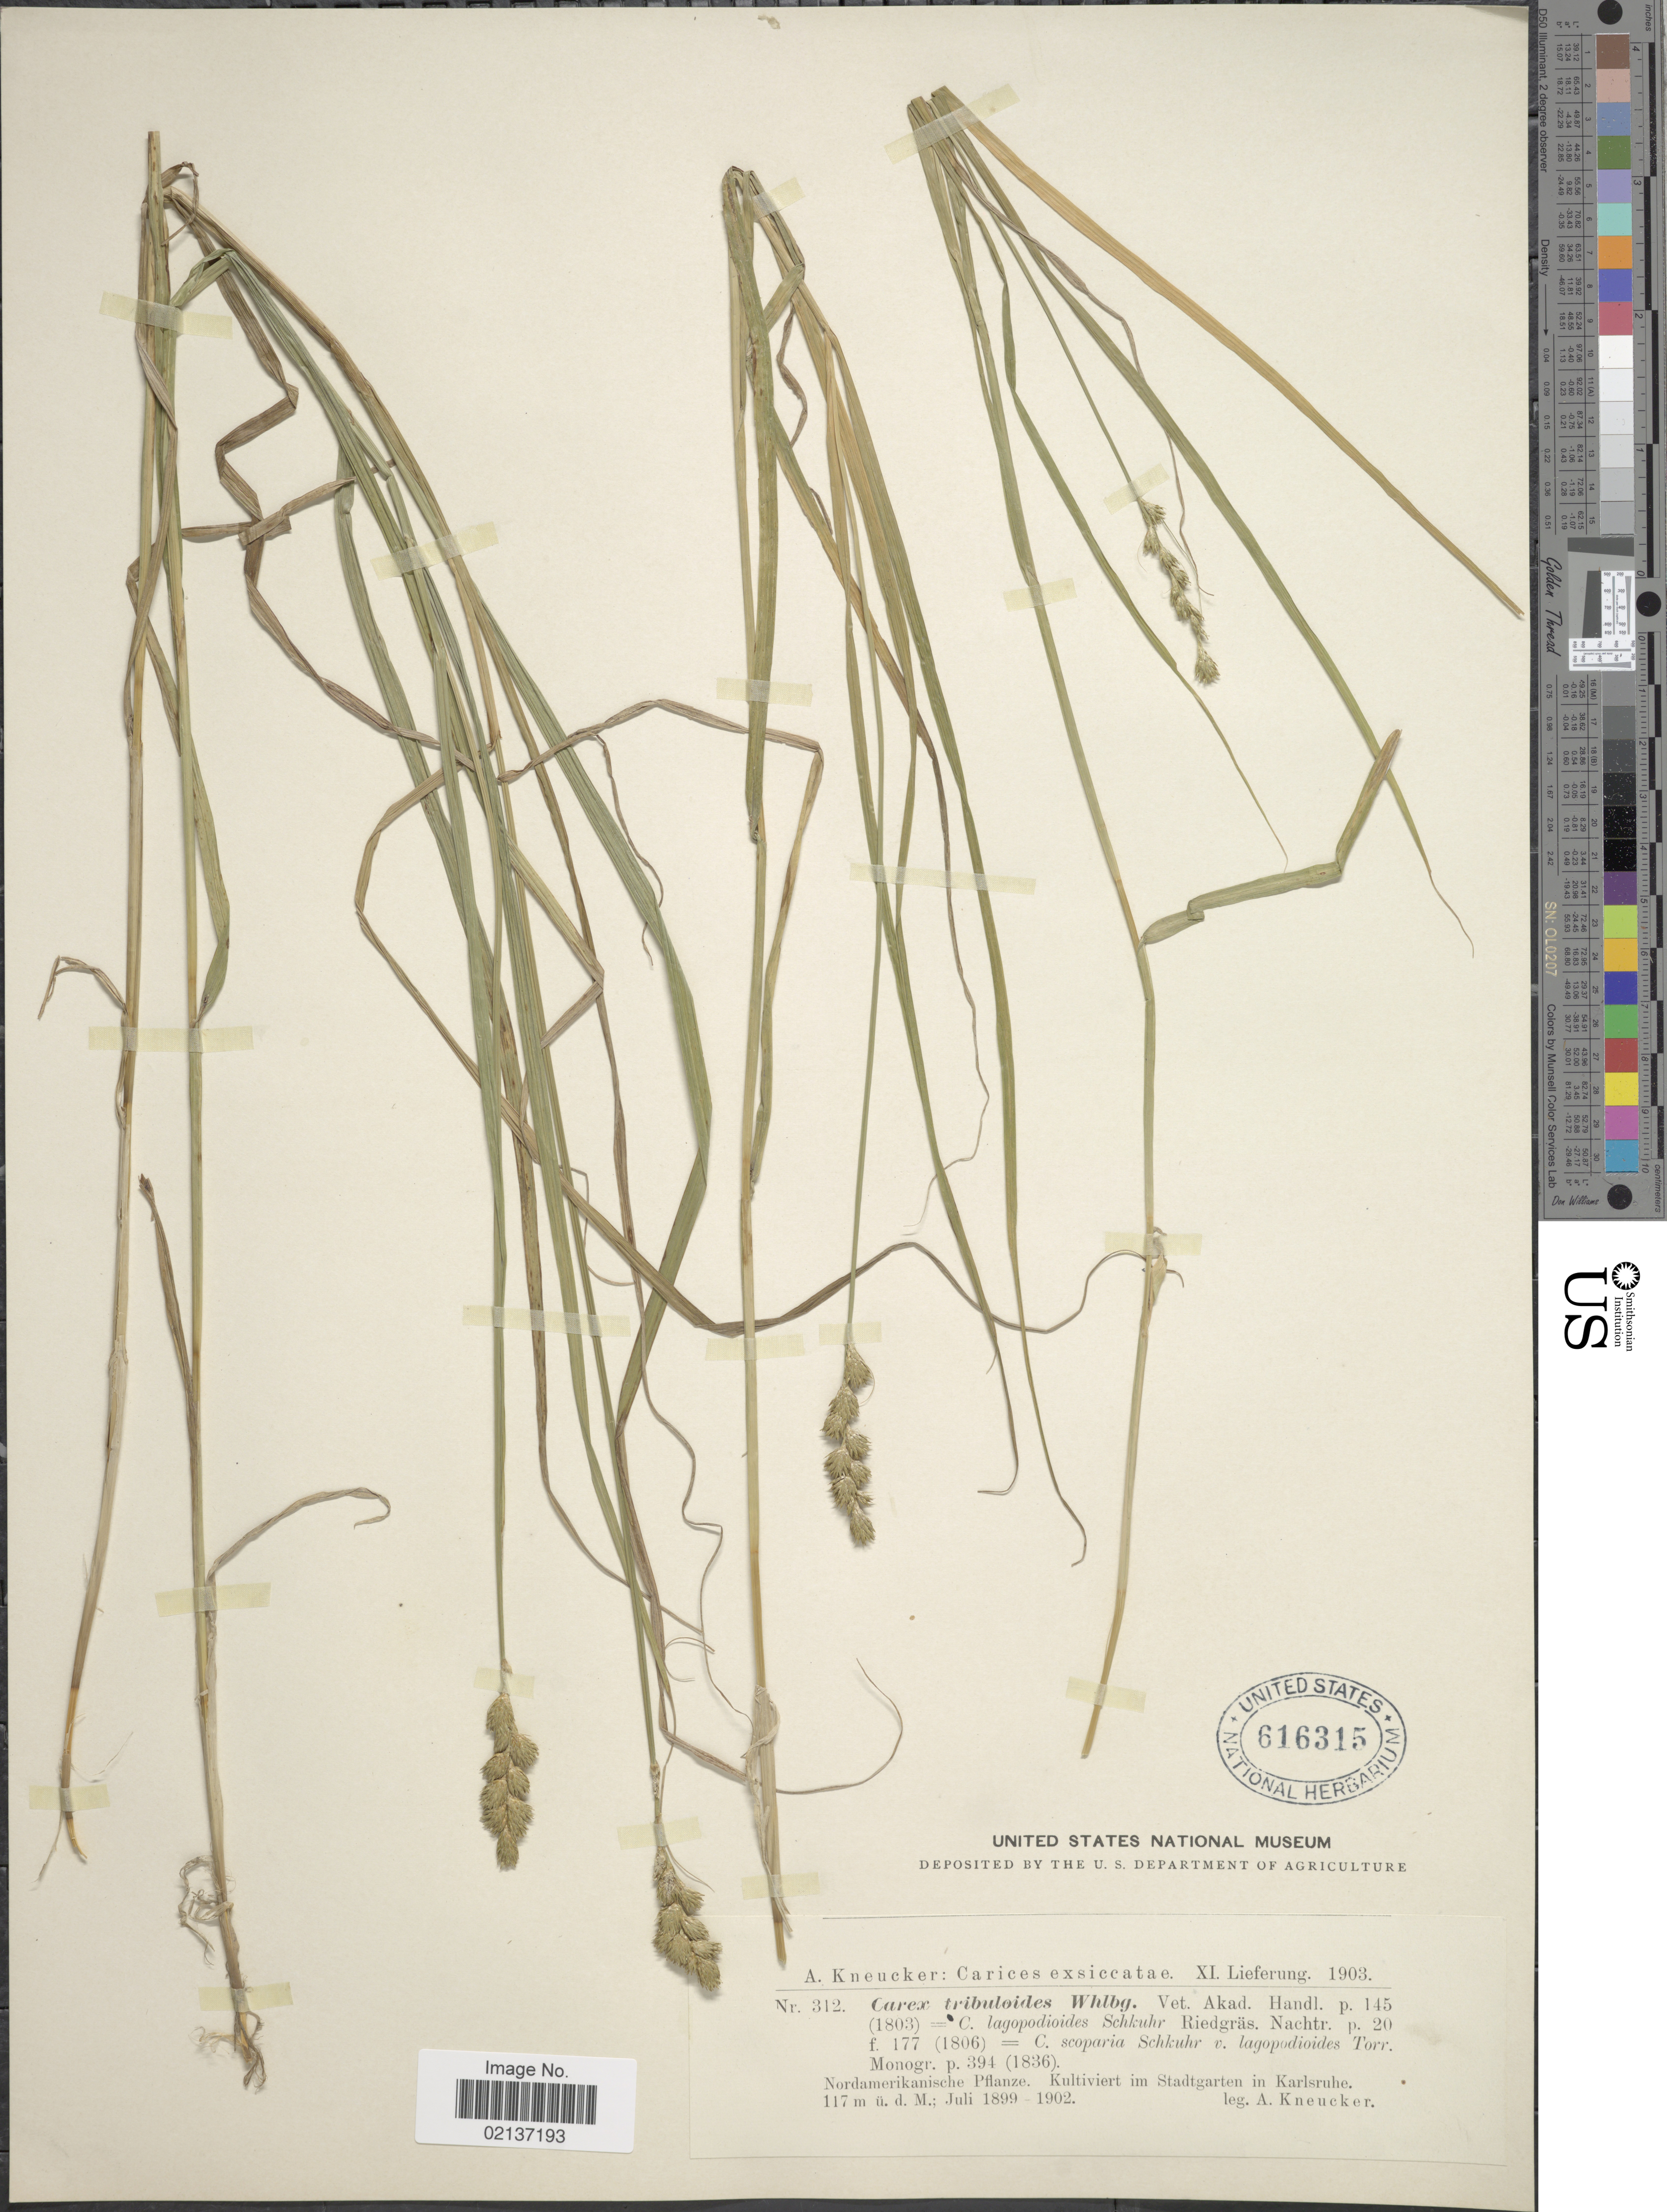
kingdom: Plantae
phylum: Tracheophyta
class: Liliopsida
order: Poales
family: Cyperaceae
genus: Carex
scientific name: Carex tribuloides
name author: Wahlenb.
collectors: A. Kneucker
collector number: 312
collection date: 1899-07/1902-07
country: Germany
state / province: Baden-Württemberg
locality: Nordamerikanische, Im Stadtgarten in Karlsruhe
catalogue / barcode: US 616315